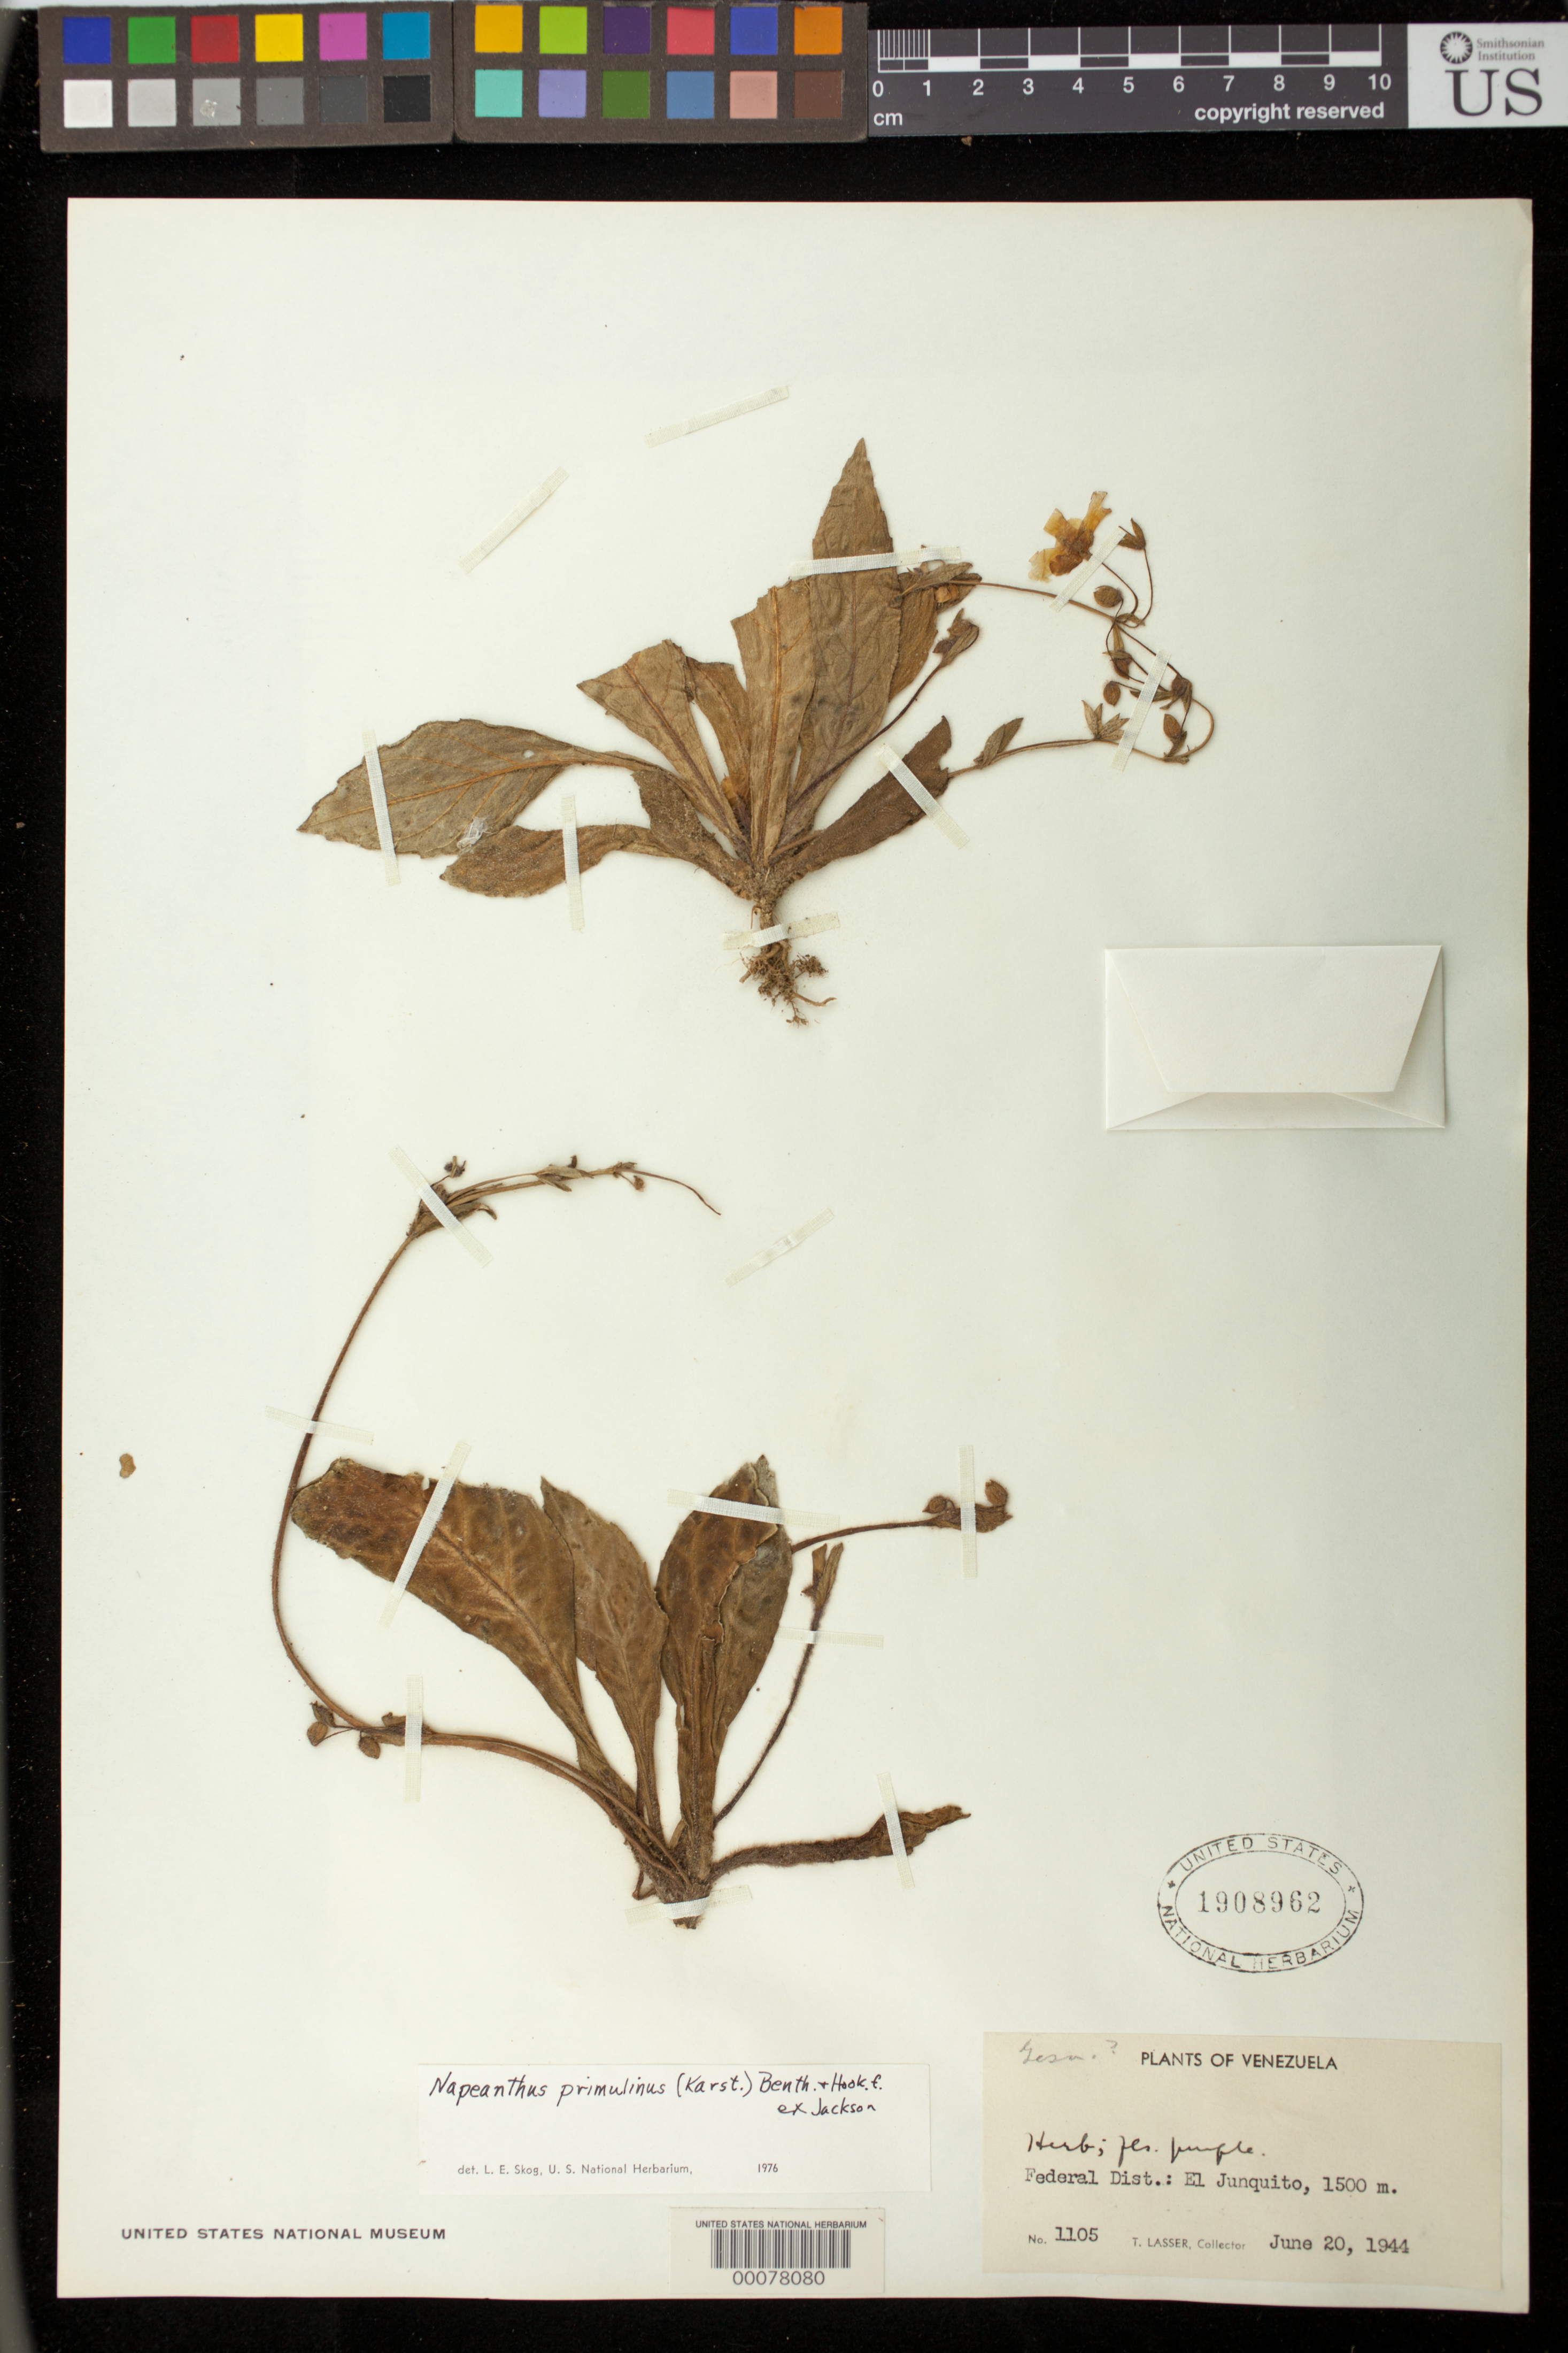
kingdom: Plantae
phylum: Tracheophyta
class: Magnoliopsida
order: Lamiales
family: Gesneriaceae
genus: Napeanthus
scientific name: Napeanthus primulinus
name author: (H. Karst.) Benth. & Hook. f. ex Jacks.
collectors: T. Lasser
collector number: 1105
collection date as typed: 20 Jun 1944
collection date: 1944-06-20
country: Venezuela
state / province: Distrito Federal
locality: El Junquito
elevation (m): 1500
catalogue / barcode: US 1908962